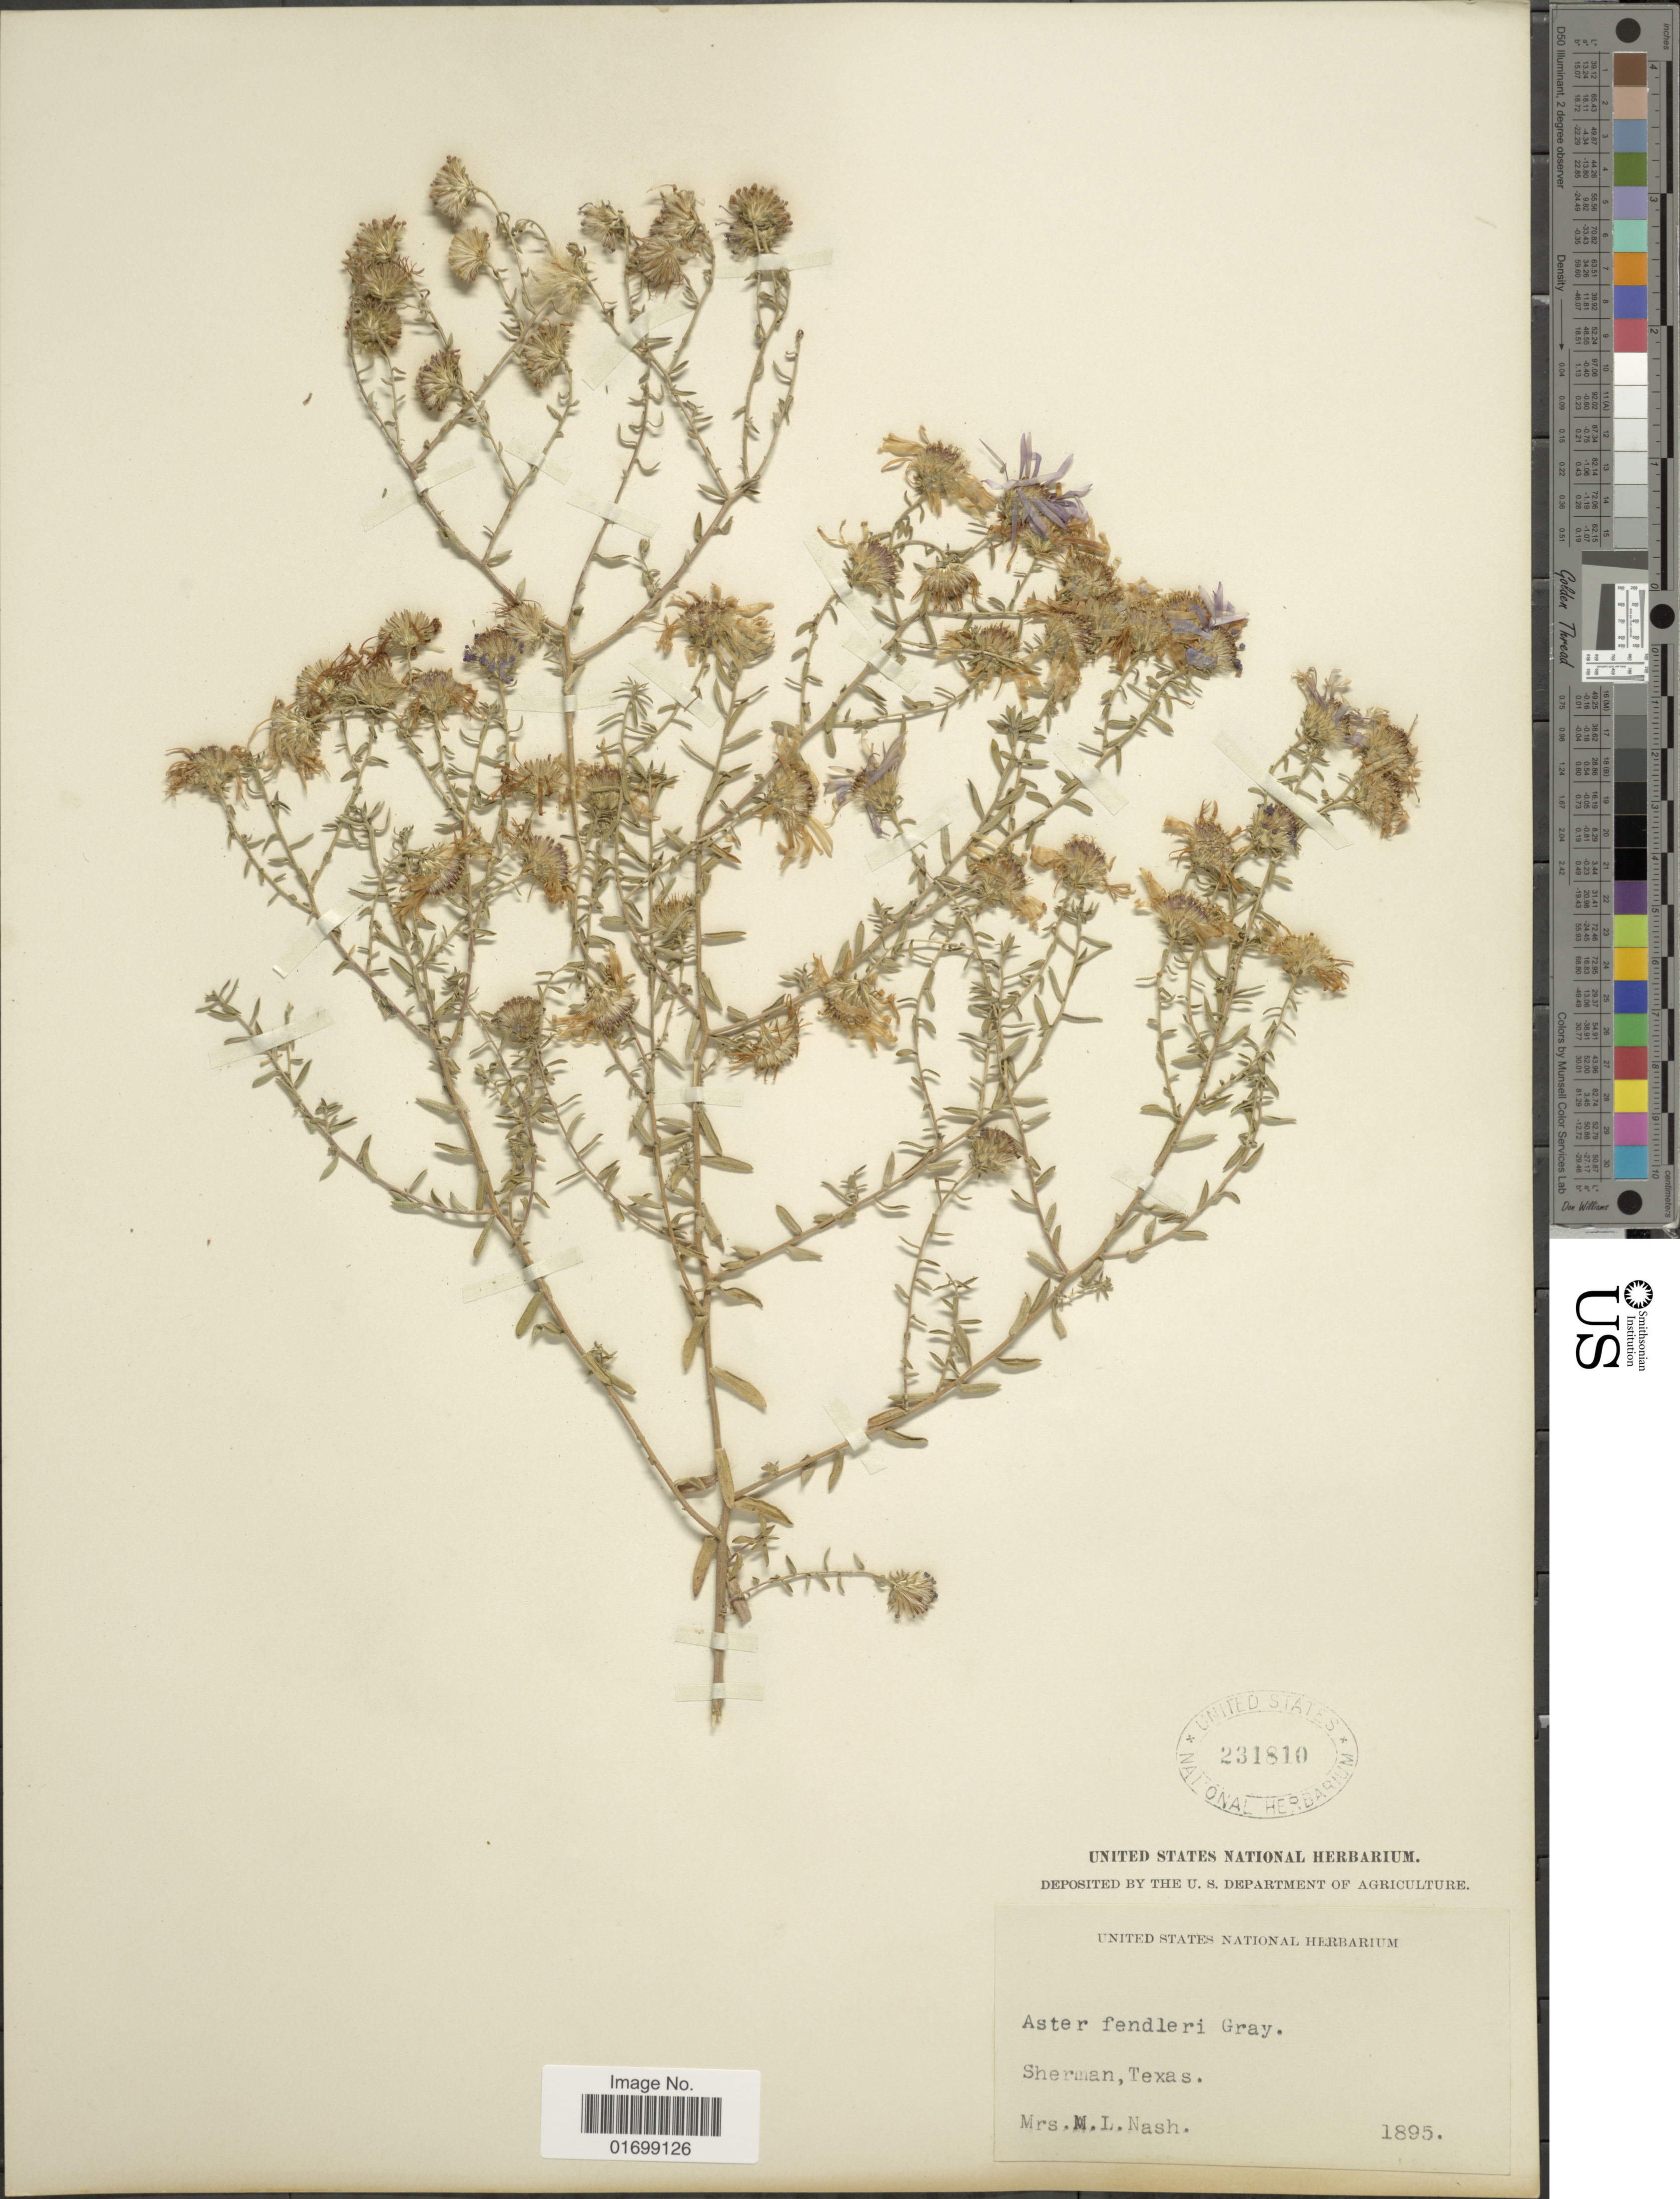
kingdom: Plantae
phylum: Tracheophyta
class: Magnoliopsida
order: Asterales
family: Asteraceae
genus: Symphyotrichum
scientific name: Symphyotrichum fendleri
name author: (A. Gray) G.L. Nesom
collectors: M. L. Nash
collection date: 1895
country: United States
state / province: Texas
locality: Sherman.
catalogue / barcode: US 231810